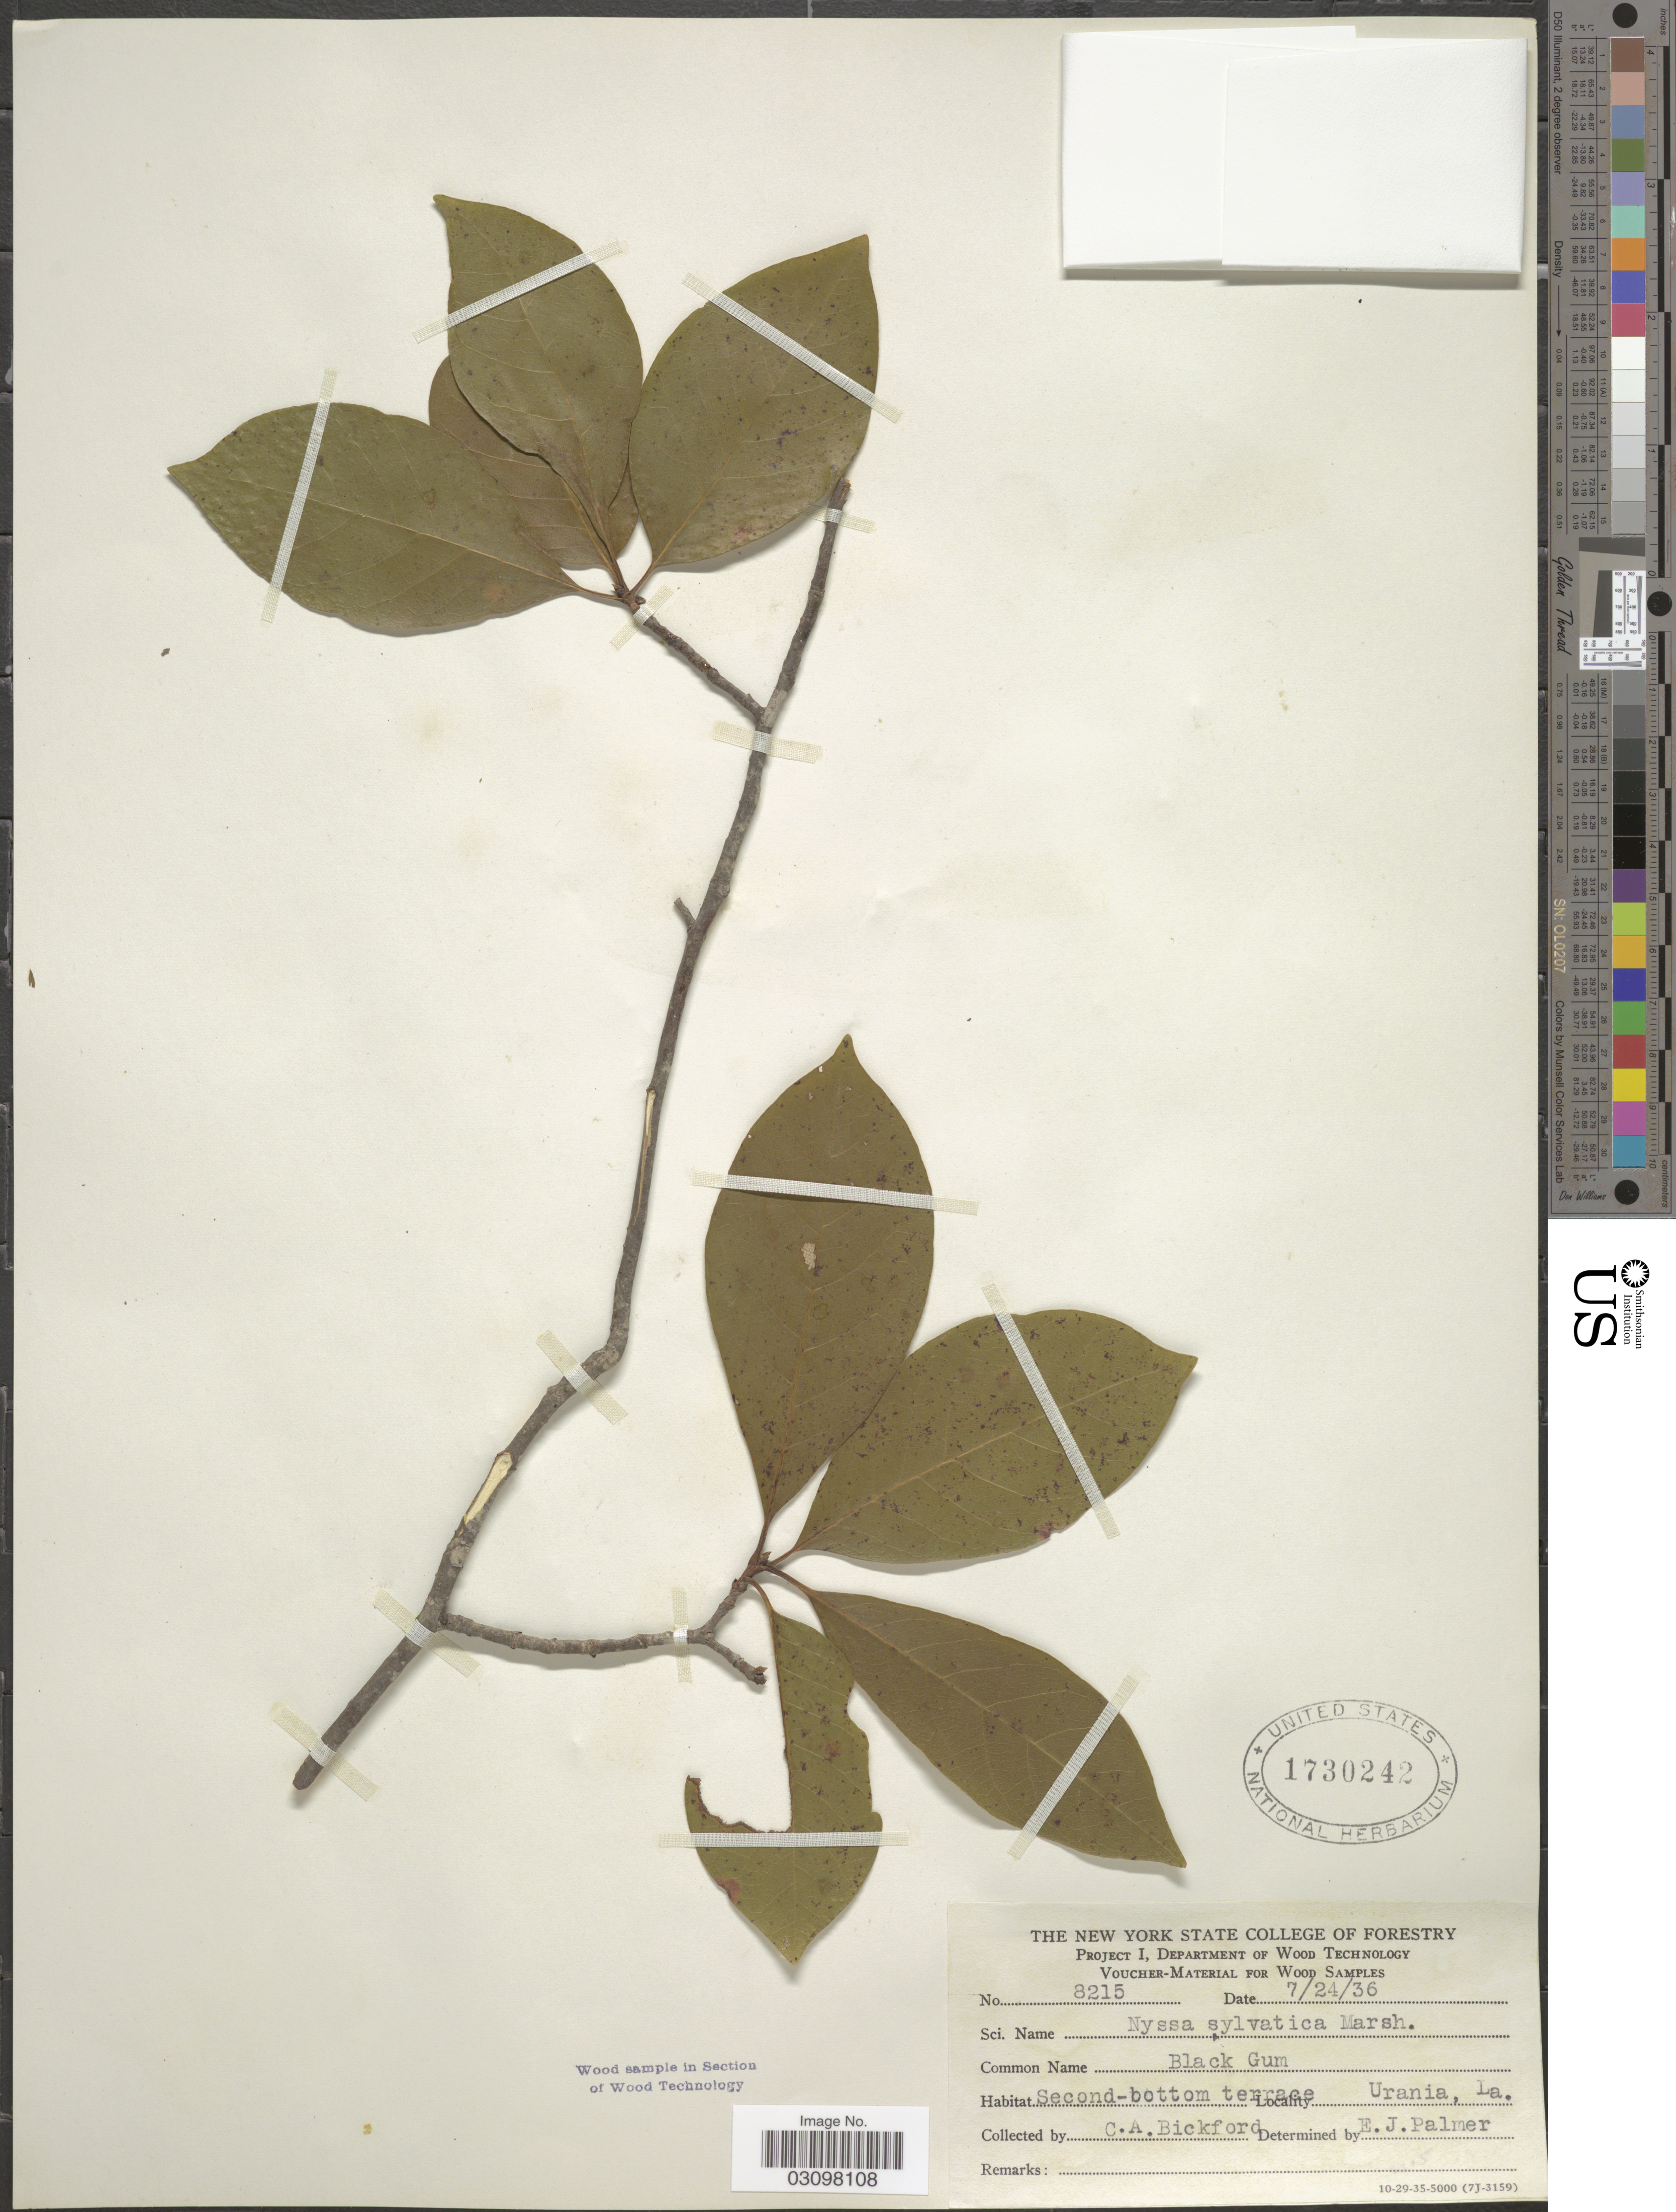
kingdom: Plantae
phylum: Tracheophyta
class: Magnoliopsida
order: Cornales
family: Nyssaceae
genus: Nyssa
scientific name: Nyssa sylvatica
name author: Marshall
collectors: C. Bickford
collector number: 8215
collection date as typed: Transcribed d/m/y: 24/7/36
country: United States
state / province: Louisiana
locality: Second-bottom terrace. Urania.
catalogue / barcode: US 1730242